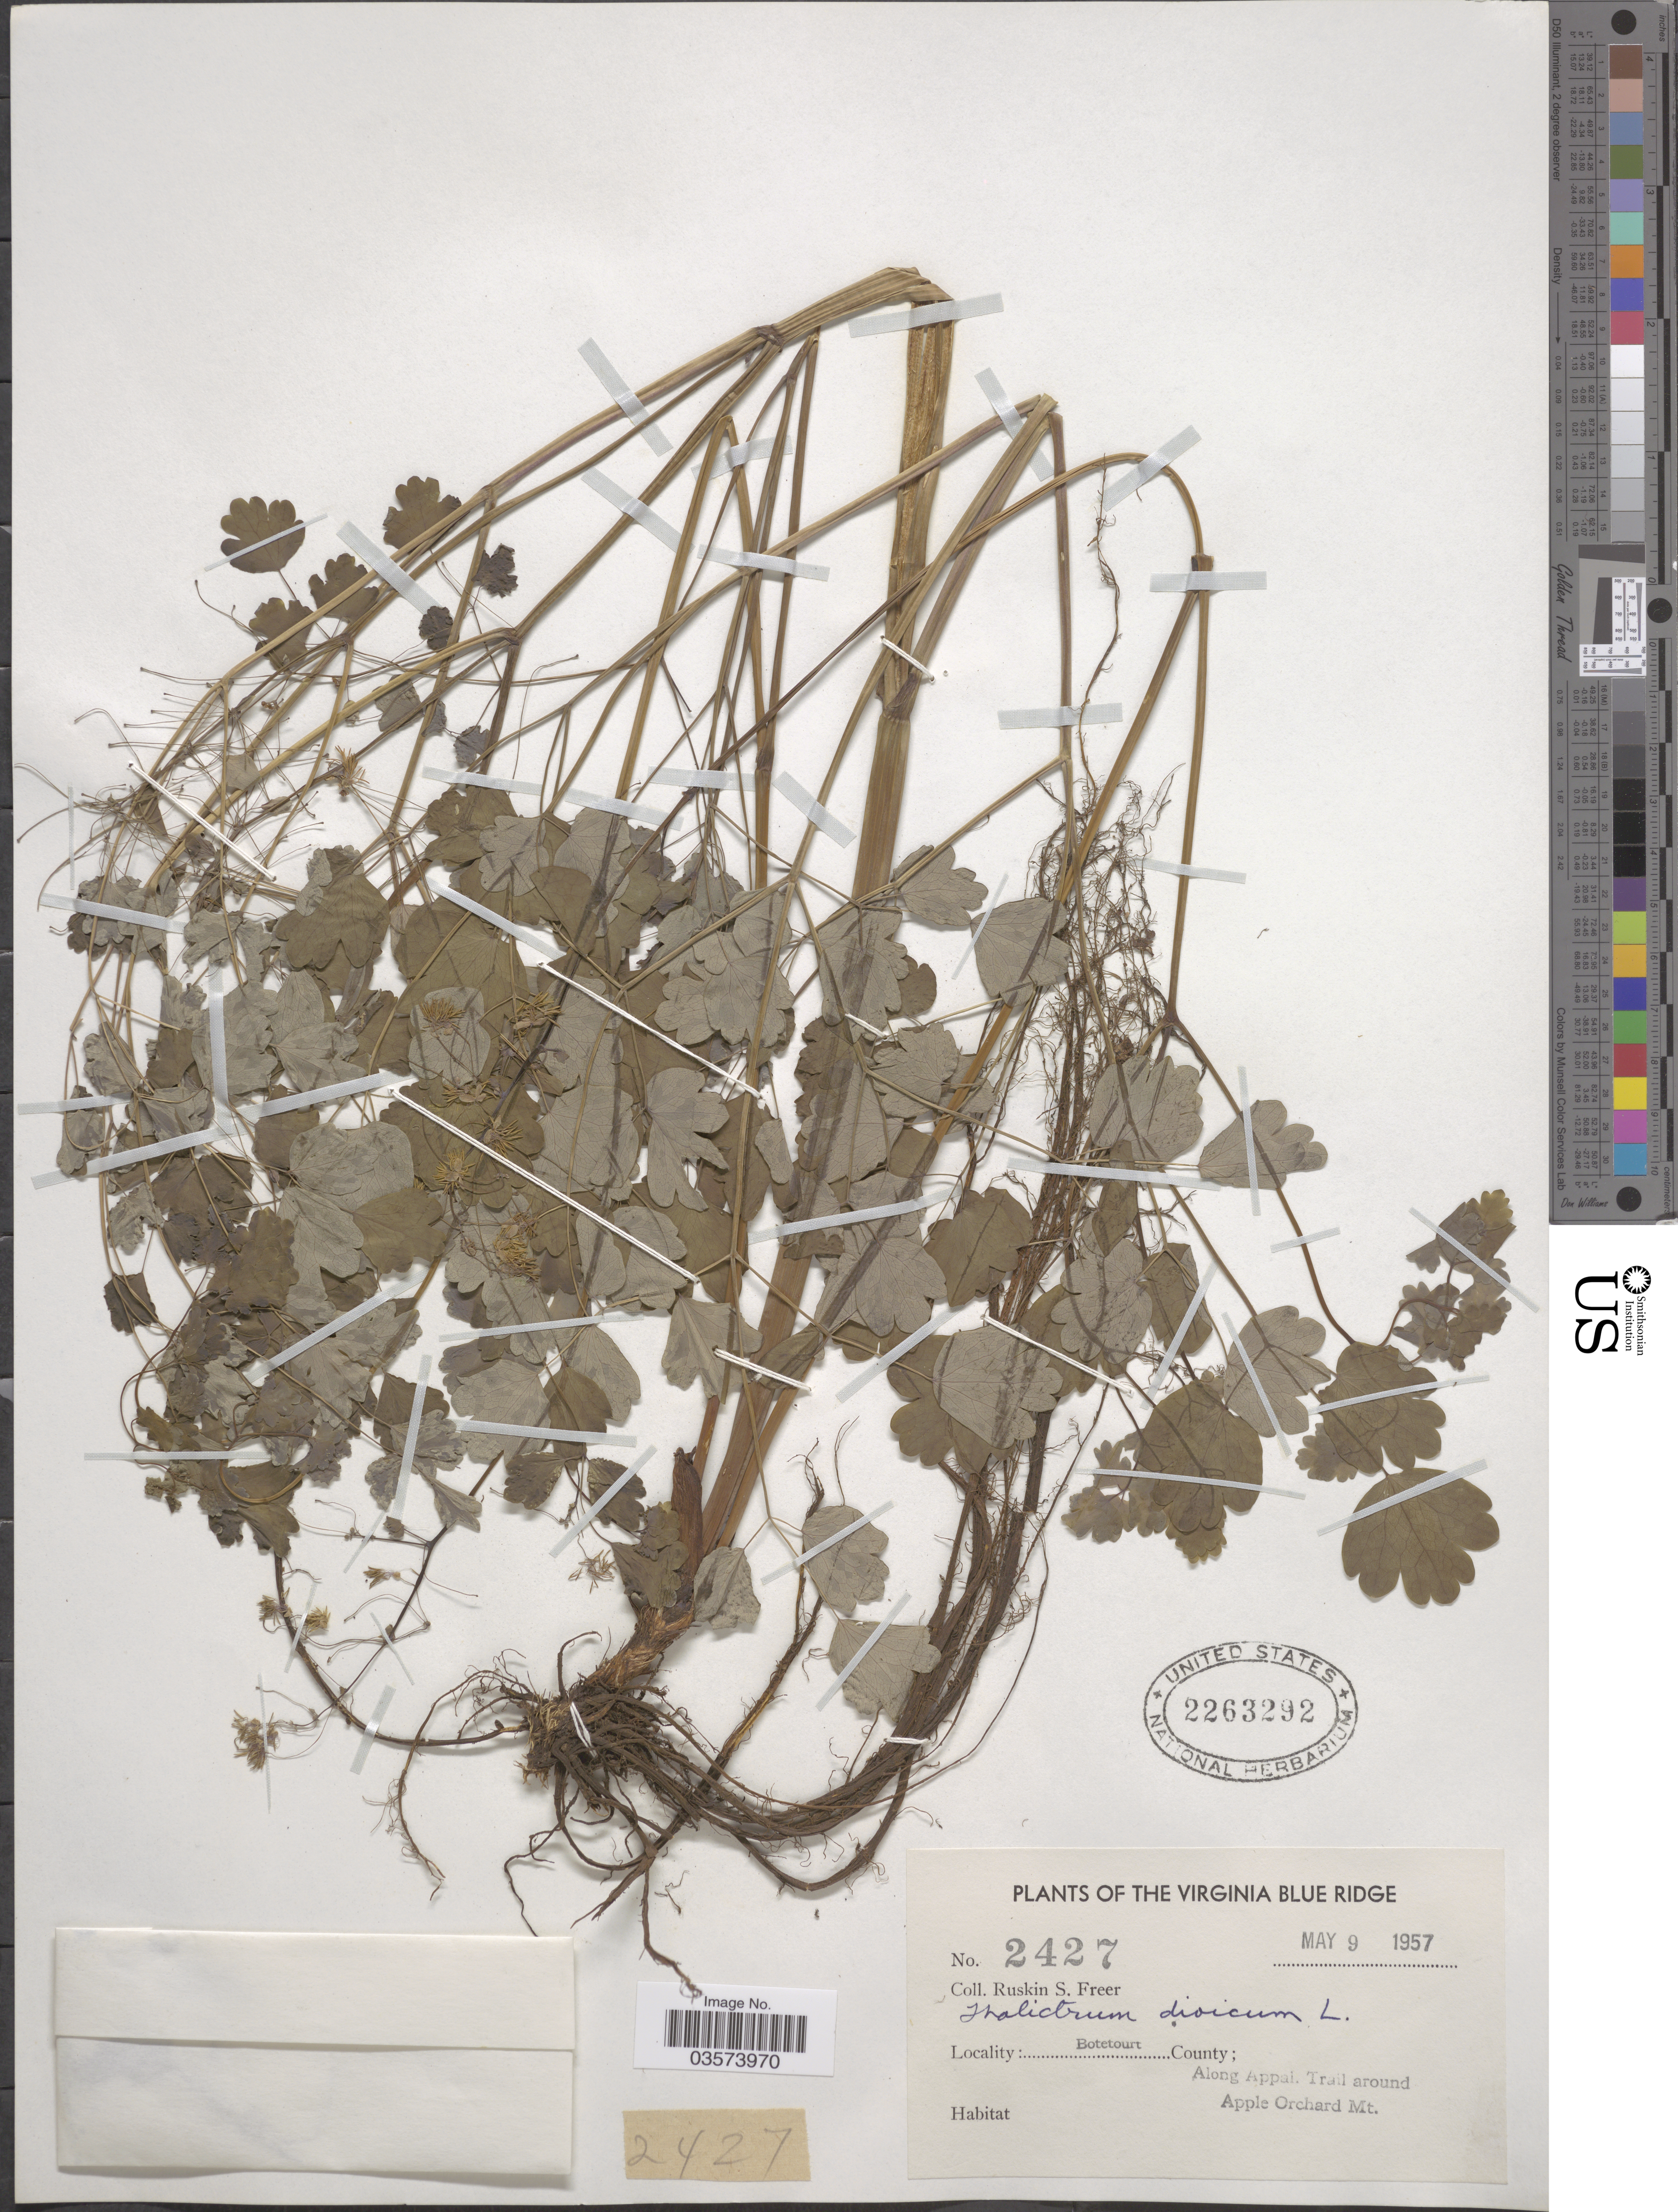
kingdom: Plantae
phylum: Tracheophyta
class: Magnoliopsida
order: Ranunculales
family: Ranunculaceae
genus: Thalictrum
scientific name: Thalictrum dioicum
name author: L.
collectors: R. Freer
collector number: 2427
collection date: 1957-05-09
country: United States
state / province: Virginia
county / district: Botetourt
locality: The Virginia Blue Ridge. Along Appal. Trail around Apple Orchard Mt.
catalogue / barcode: US 2263292